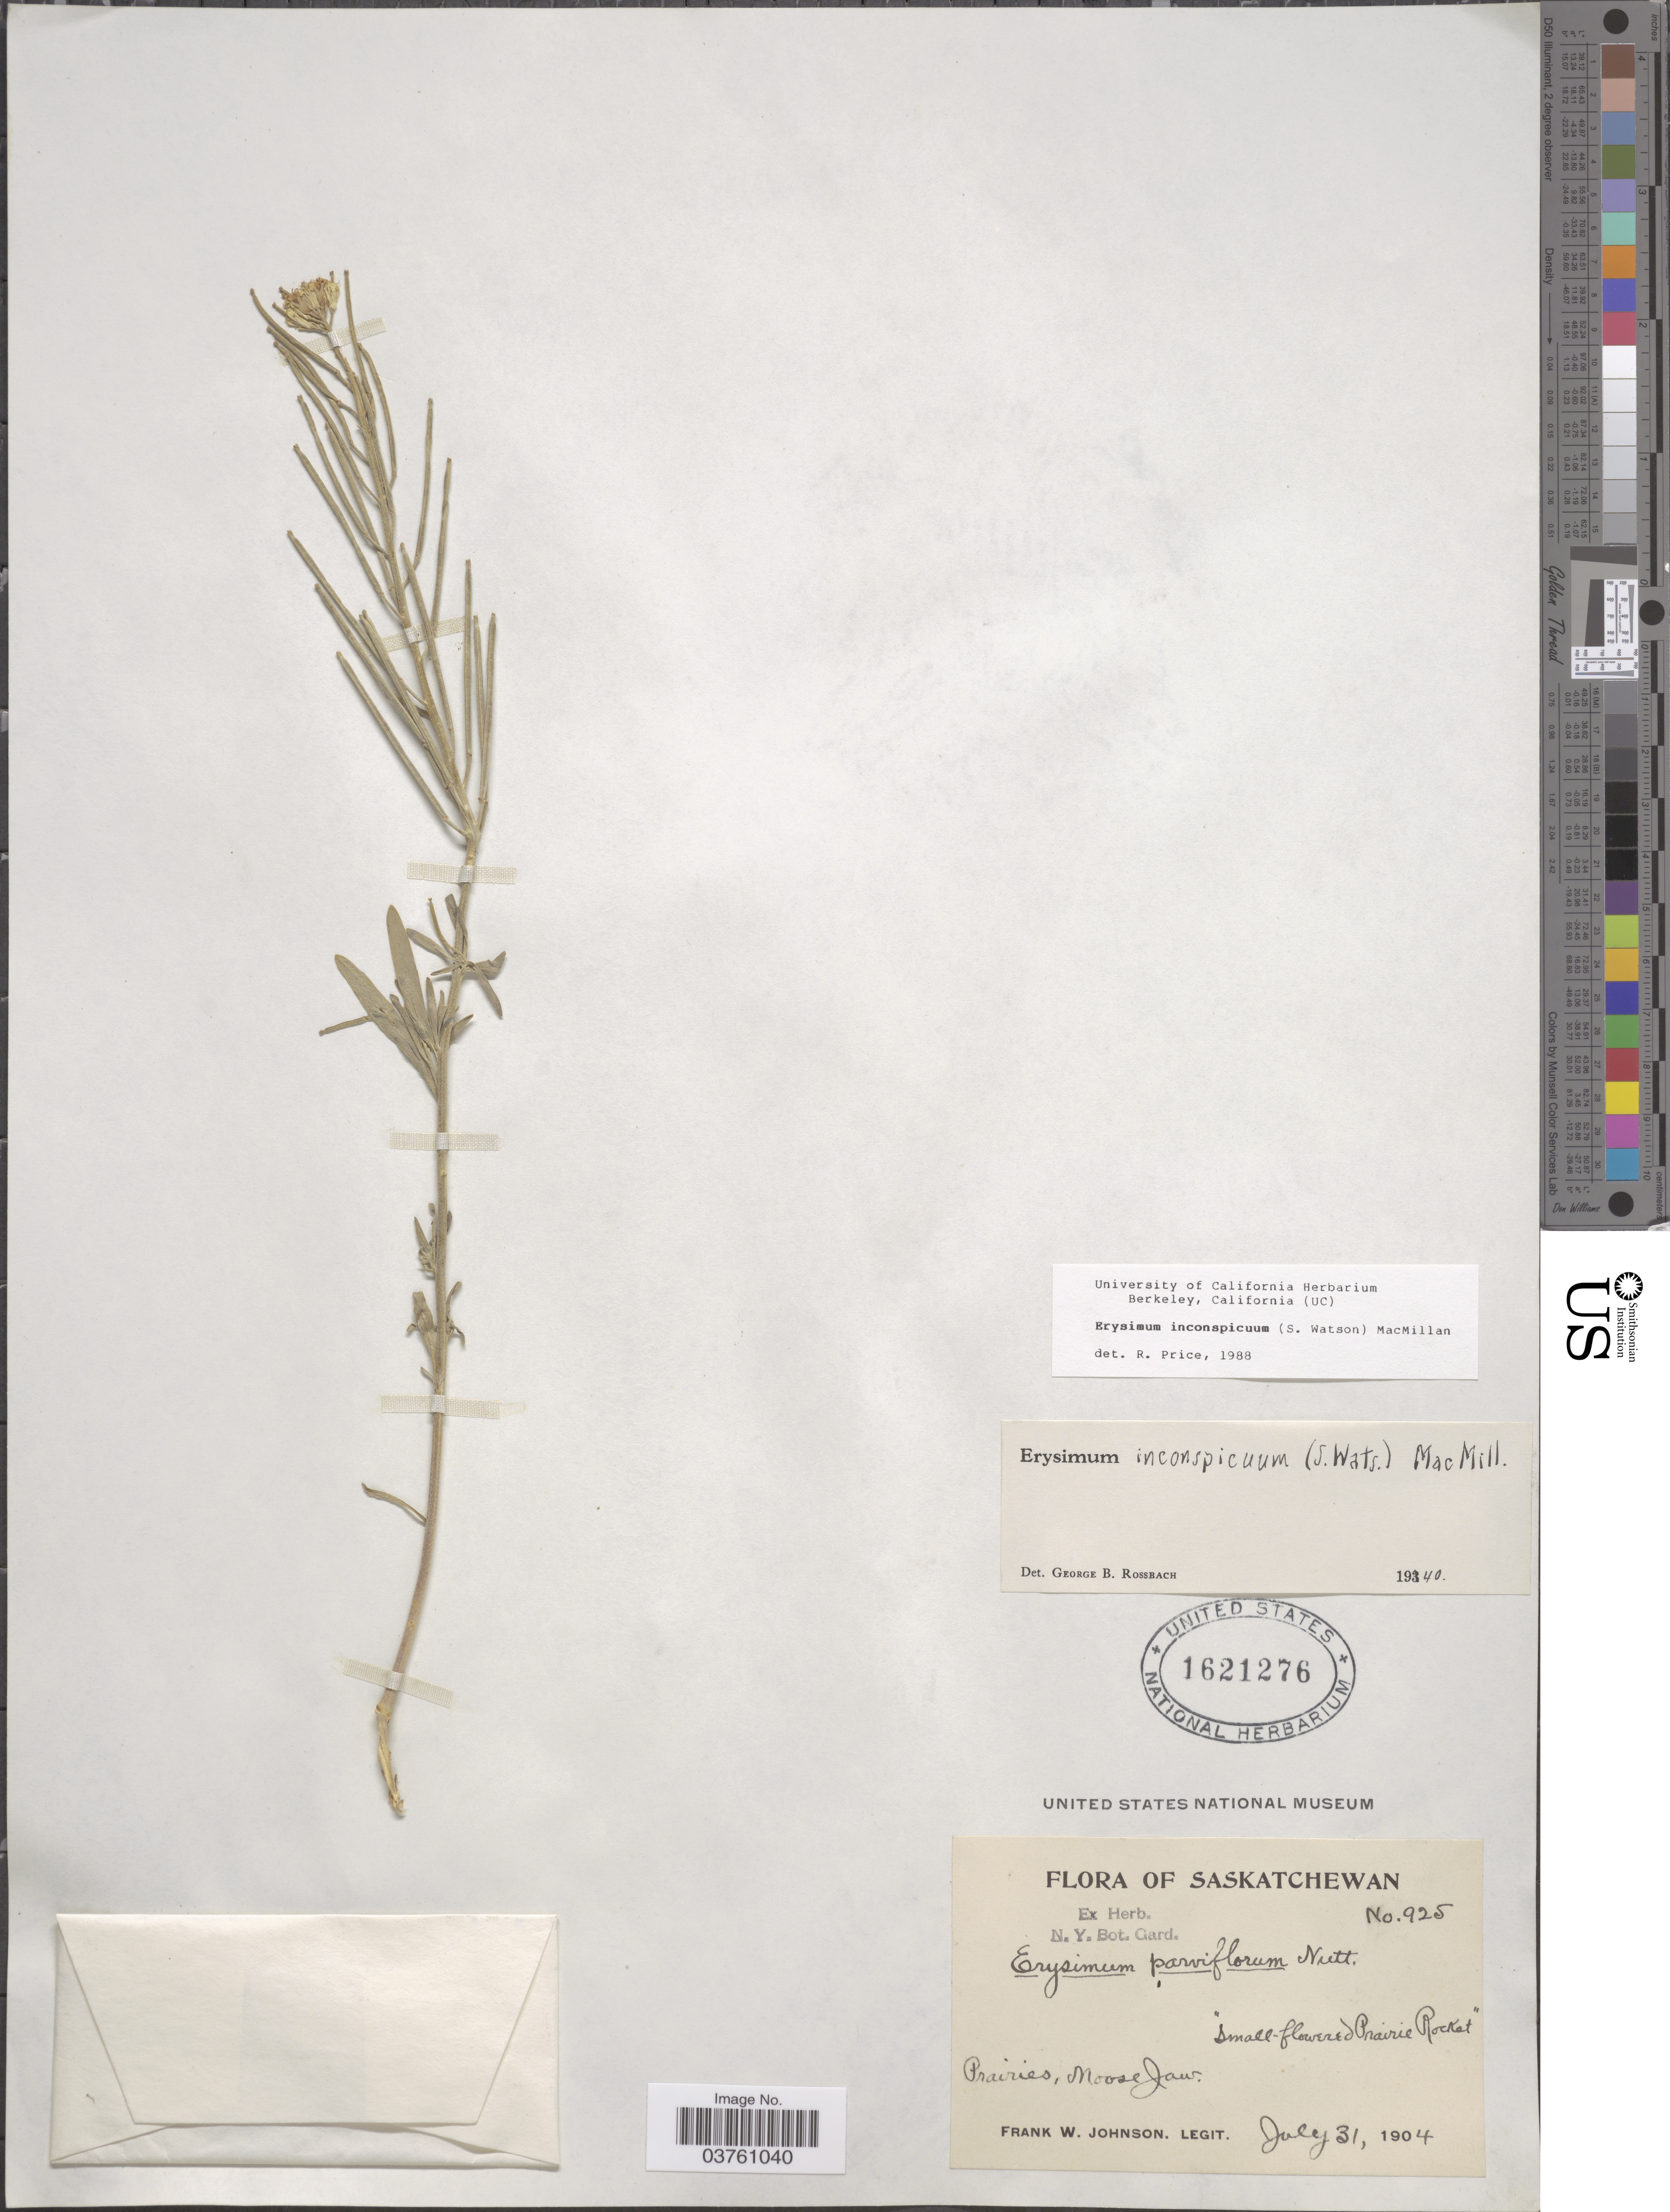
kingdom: Plantae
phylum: Tracheophyta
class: Magnoliopsida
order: Brassicales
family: Brassicaceae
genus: Erysimum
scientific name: Erysimum inconspicuum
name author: (S. Watson) MacMill.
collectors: F. W. Johnson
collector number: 925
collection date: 1904-07-31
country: Canada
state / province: Saskatchewan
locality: Prairies, Moose Jaw.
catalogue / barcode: US 1621276